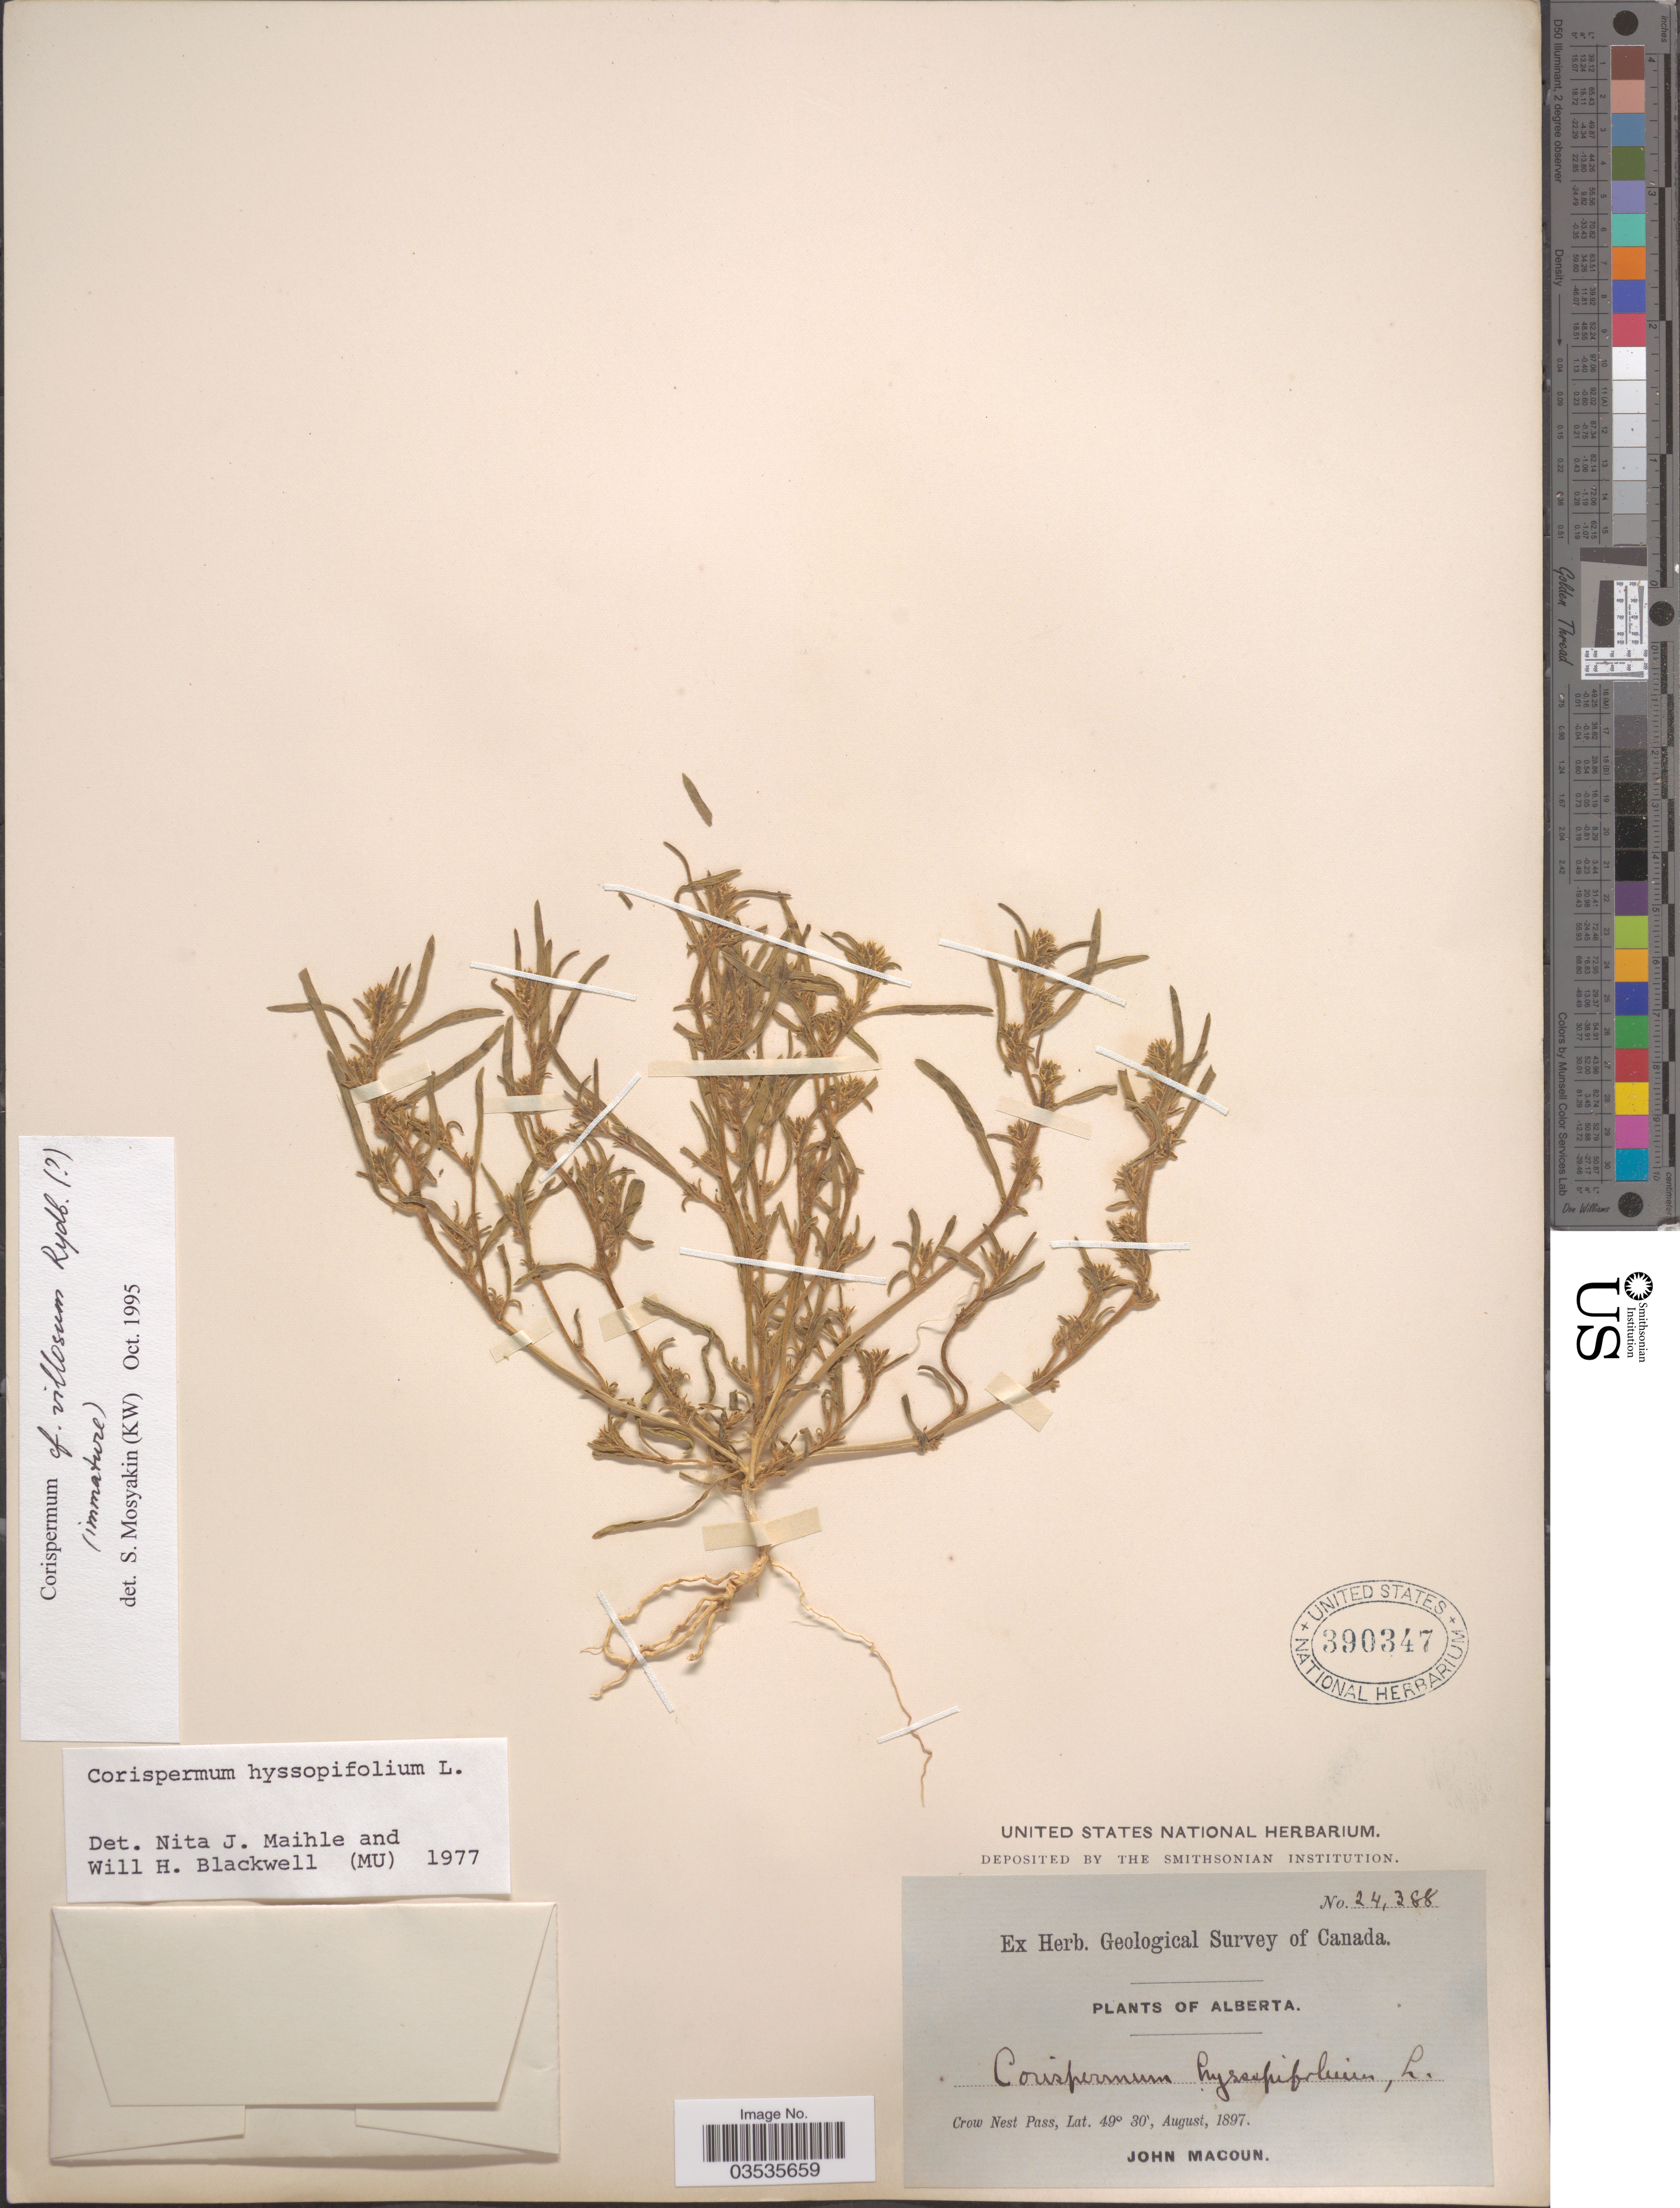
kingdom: Plantae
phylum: Tracheophyta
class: Magnoliopsida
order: Caryophyllales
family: Amaranthaceae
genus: Corispermum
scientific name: Corispermum villosum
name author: Rydb.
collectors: J. Macoun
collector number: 24388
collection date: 1897-08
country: Canada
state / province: Alberta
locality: Crow Nest Pass.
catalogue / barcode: US 390347